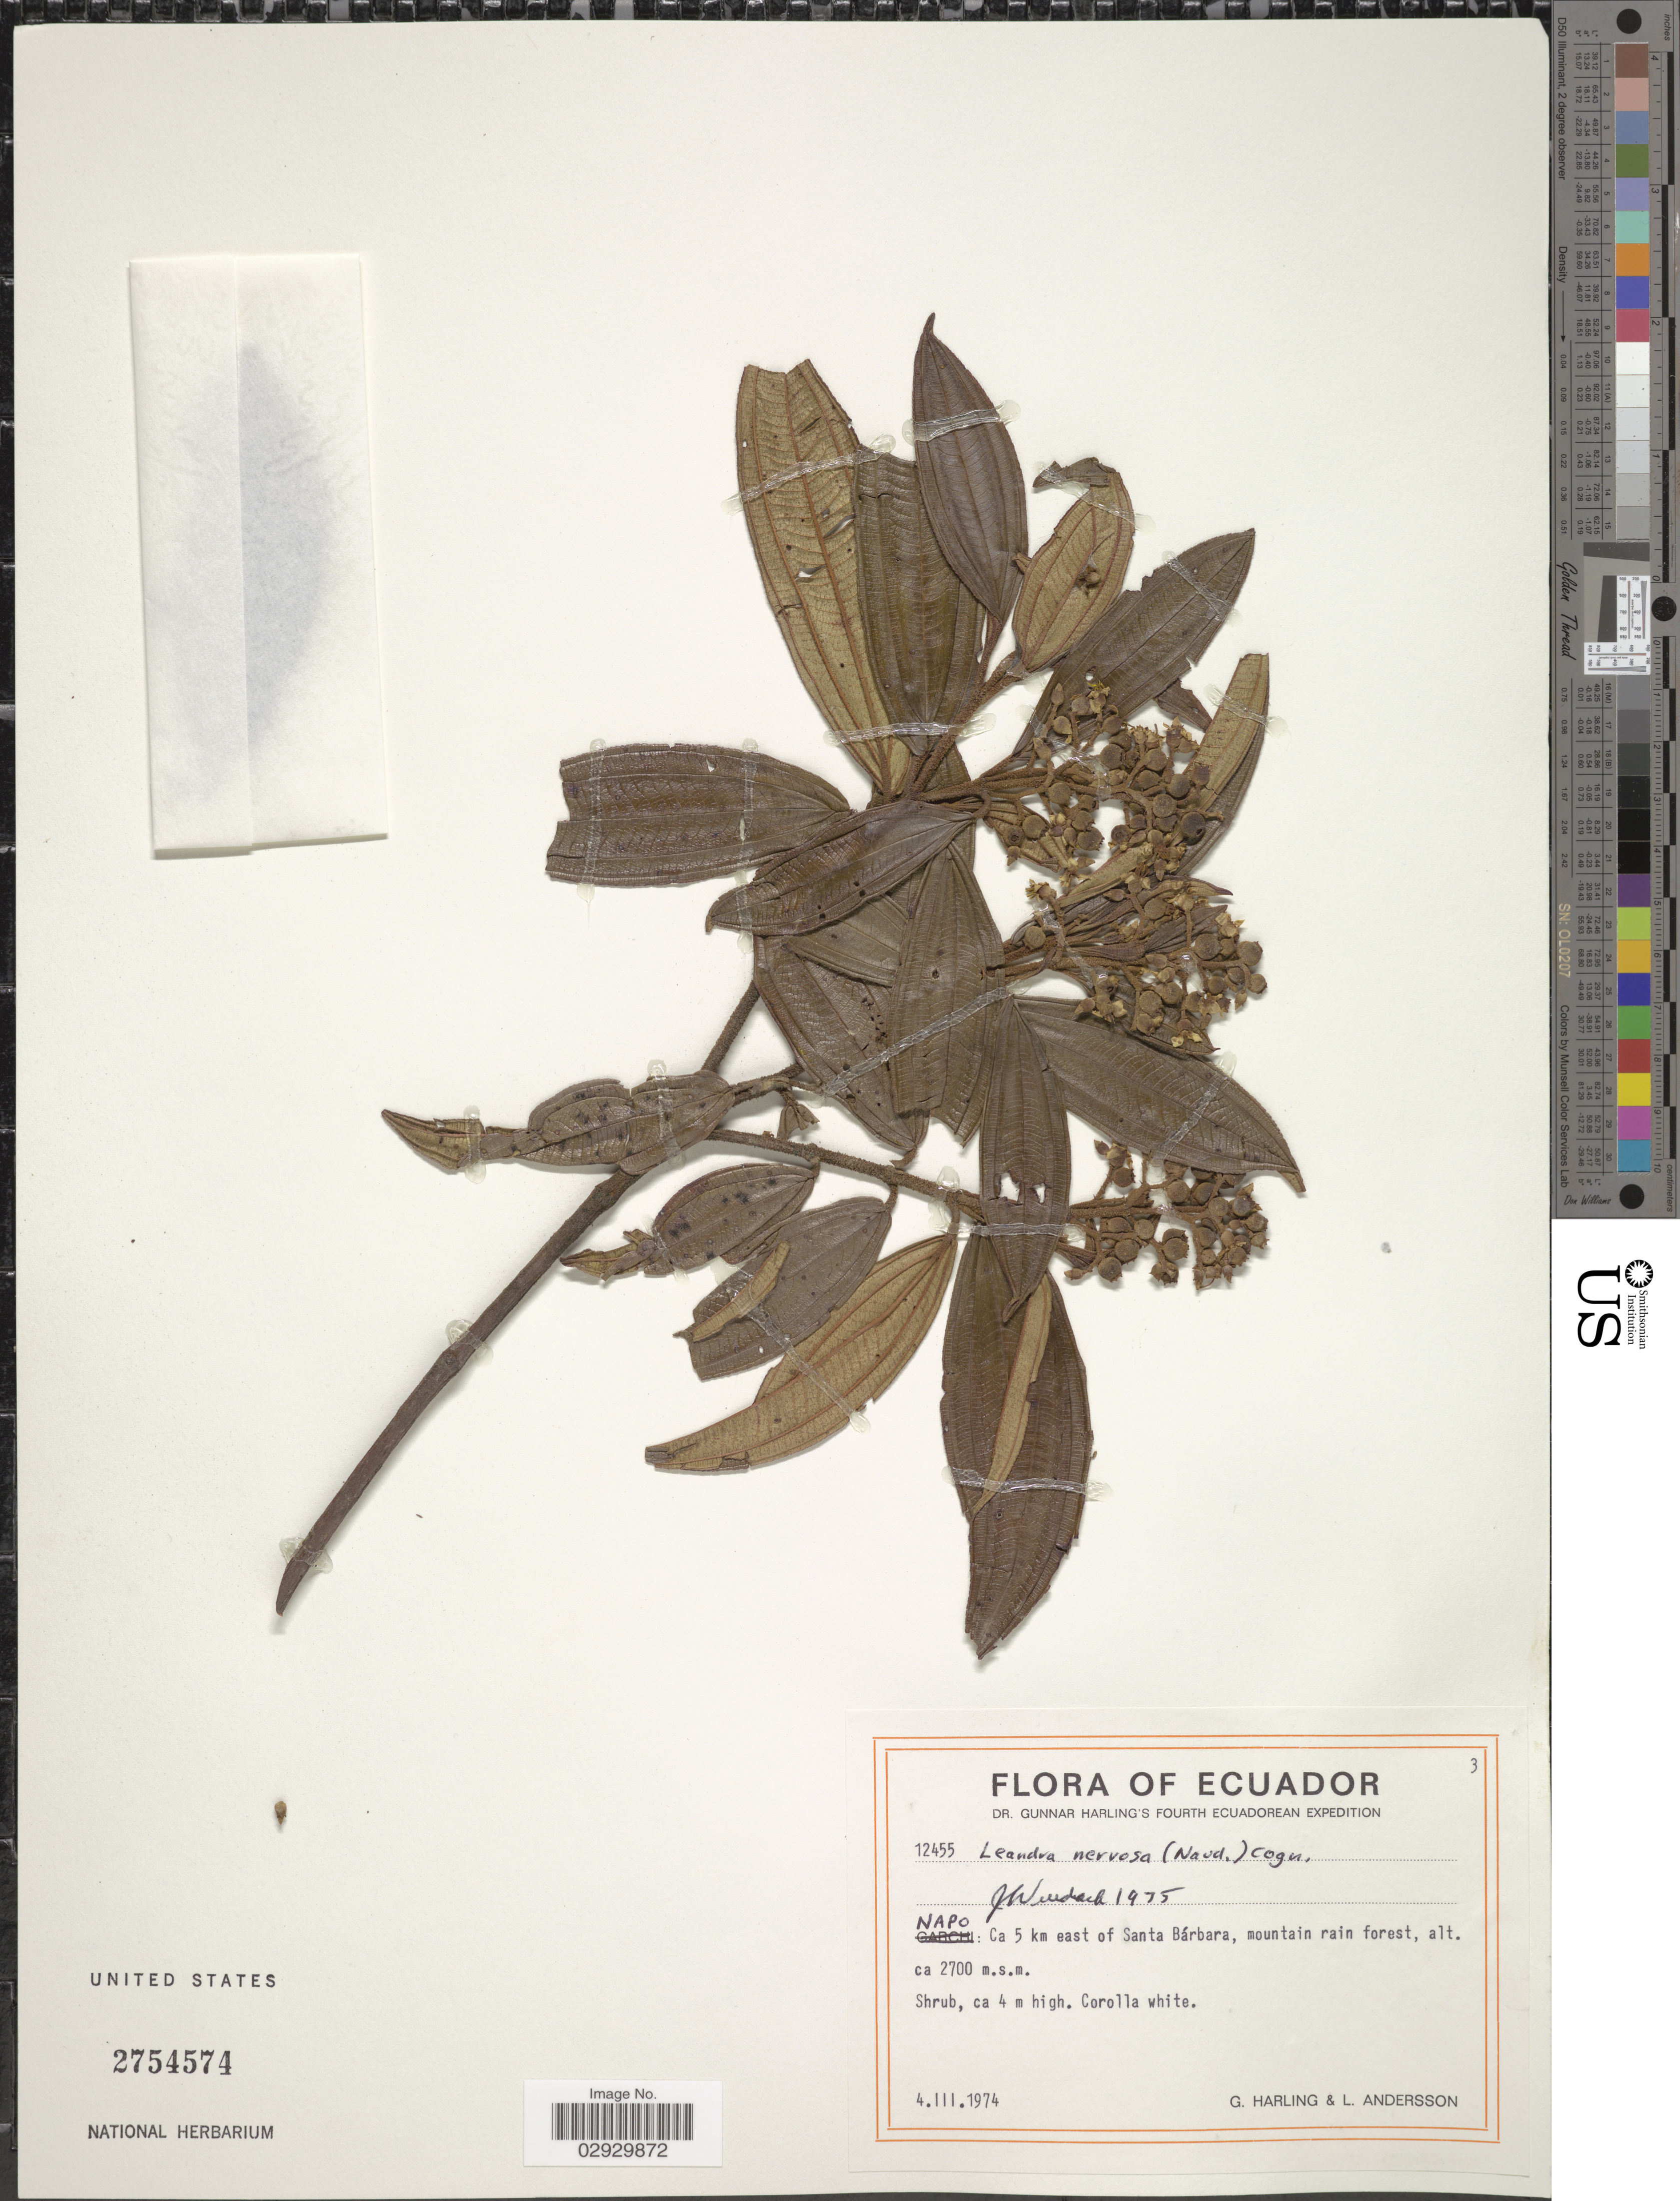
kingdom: Plantae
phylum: Tracheophyta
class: Magnoliopsida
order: Myrtales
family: Melastomataceae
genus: Leandra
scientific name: Leandra nervosa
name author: (Naudin) Cogn.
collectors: G. Harling & L. Andersson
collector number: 12455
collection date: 1974-03-04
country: Ecuador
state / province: Napo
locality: Ca 5 km east of Santa Bábara.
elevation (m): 2700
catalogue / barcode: US 2754574